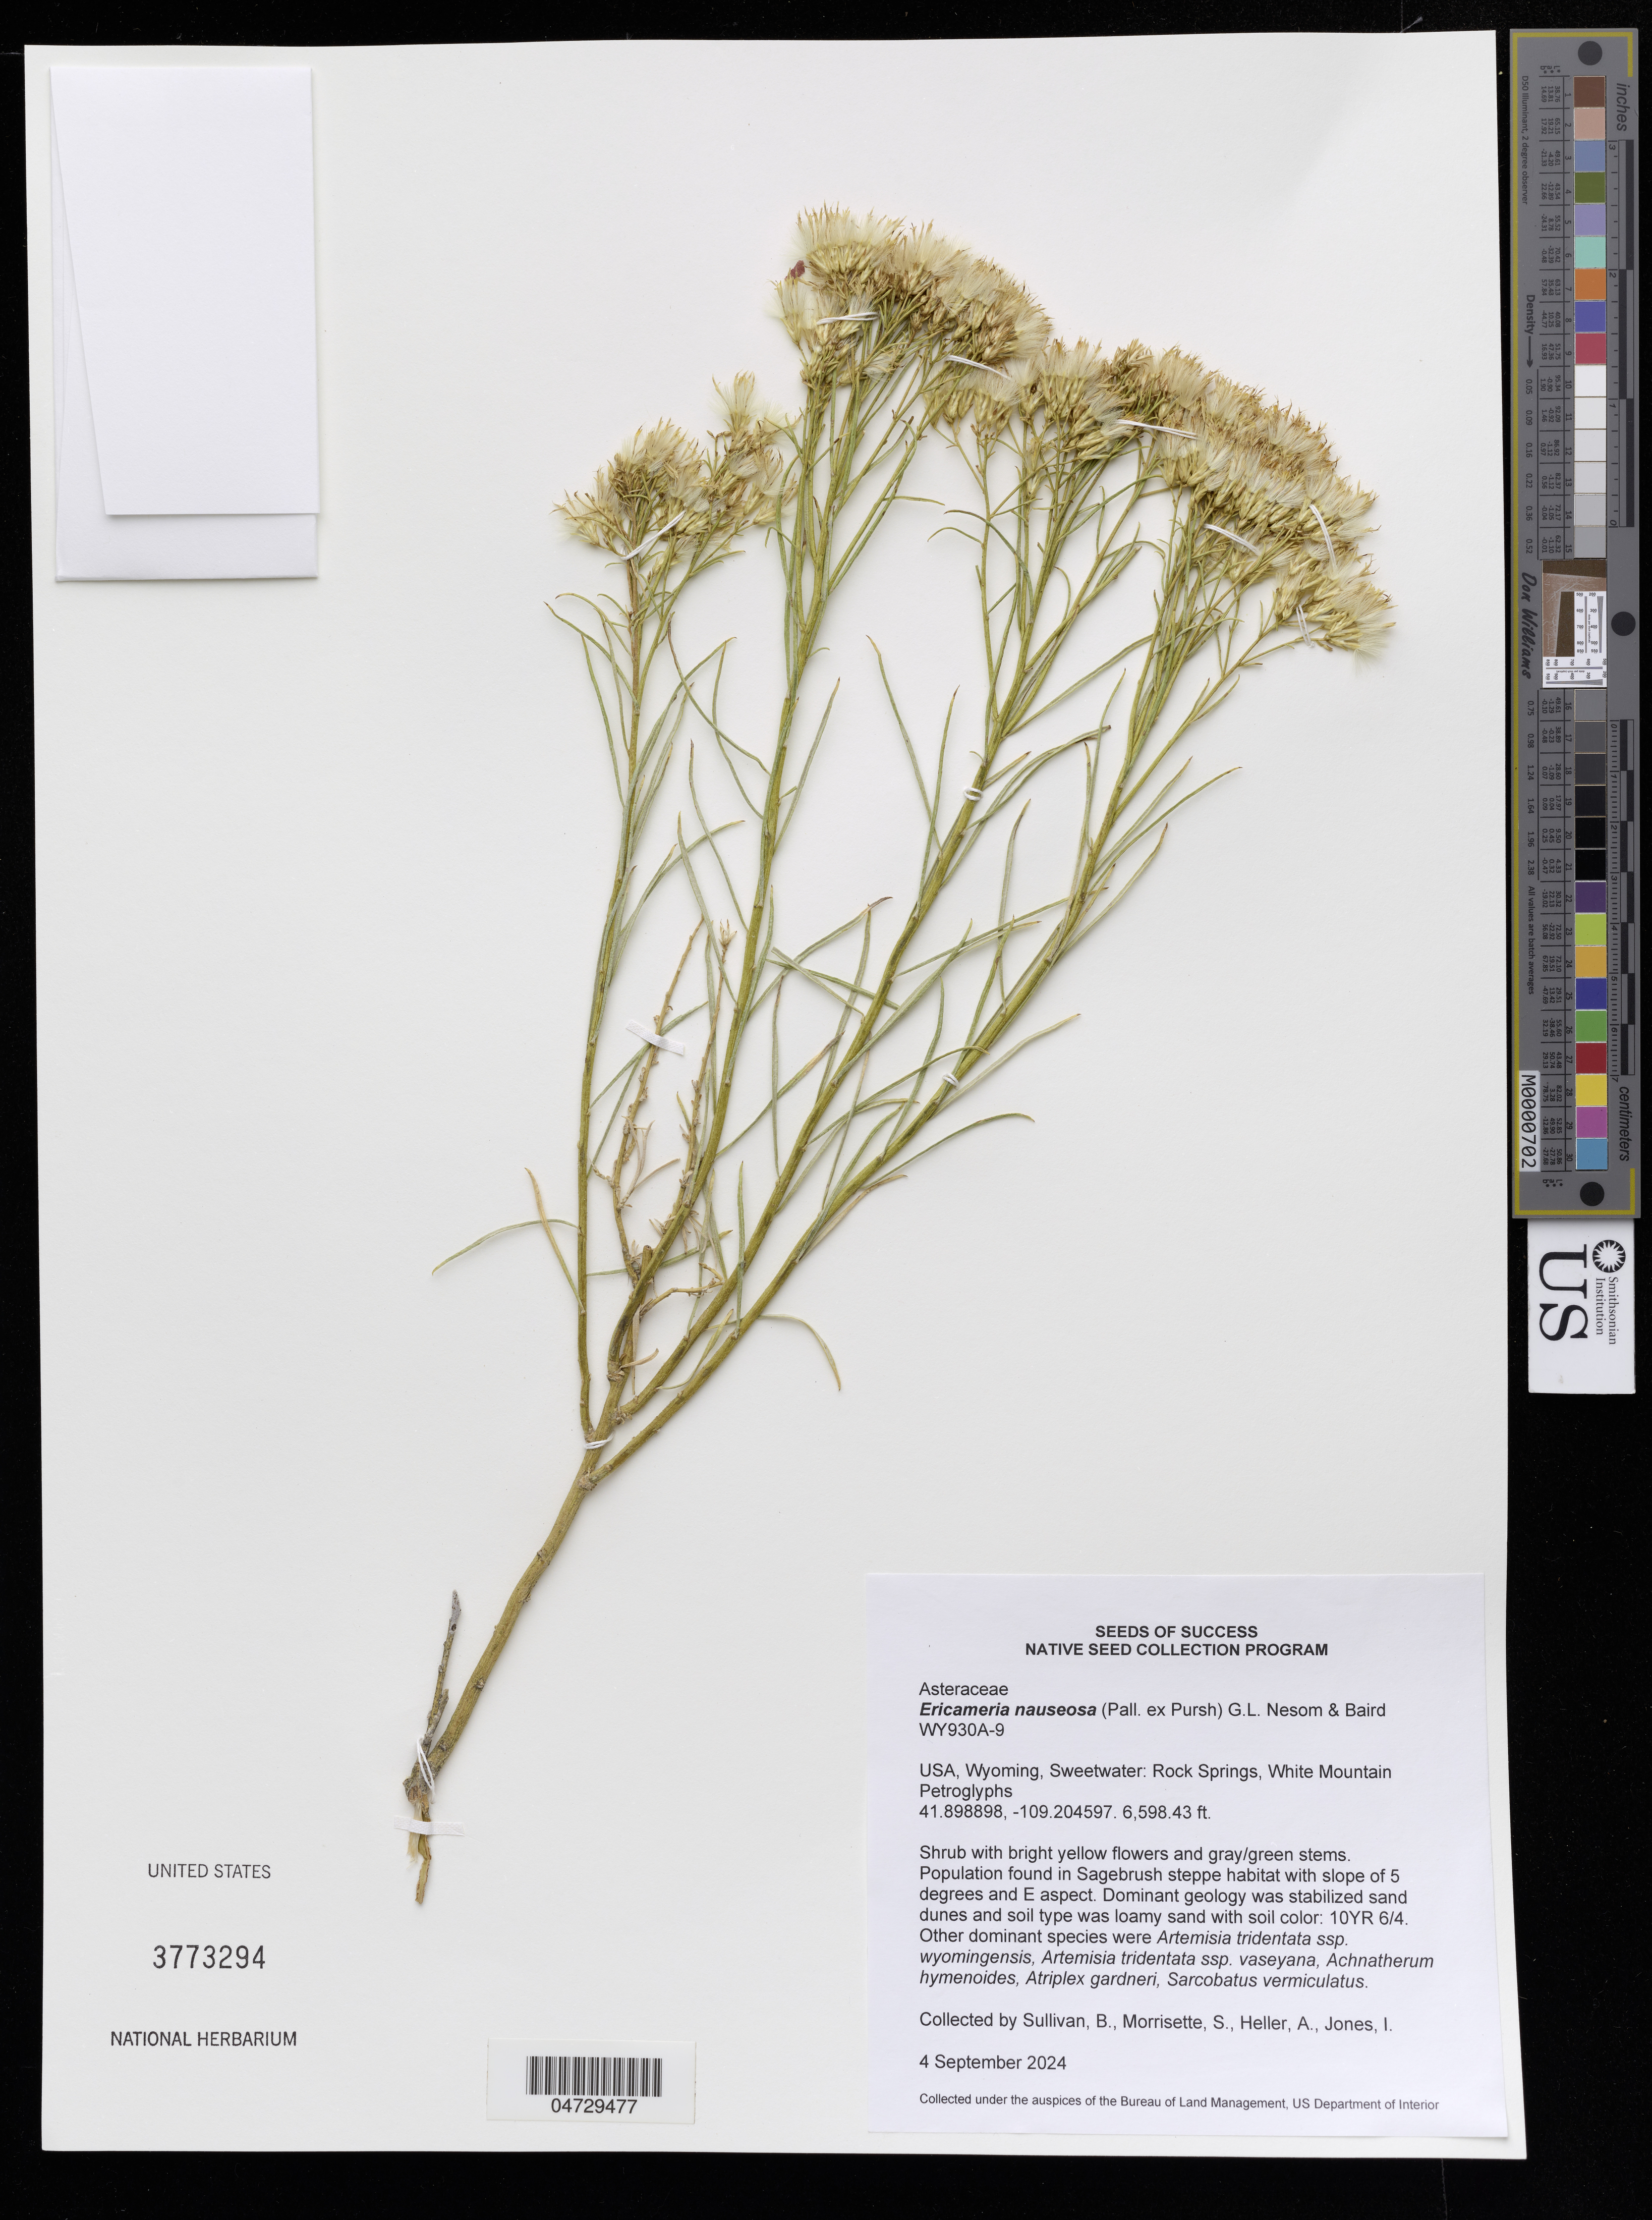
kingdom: Plantae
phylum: Tracheophyta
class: Magnoliopsida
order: Asterales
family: Asteraceae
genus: Ericameria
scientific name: Ericameria nauseosa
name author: (Pall. ex Pursh) G.L. Nesom & G.I. Baird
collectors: B. Sullivan, S. Morrisette, S. Heller & I. Jones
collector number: WY930A-9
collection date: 2024-09-04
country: United States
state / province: Wyoming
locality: Sweetwater: Rock Springs, White Mountain Petroglyphs.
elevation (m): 2011.2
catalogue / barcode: US 3773294